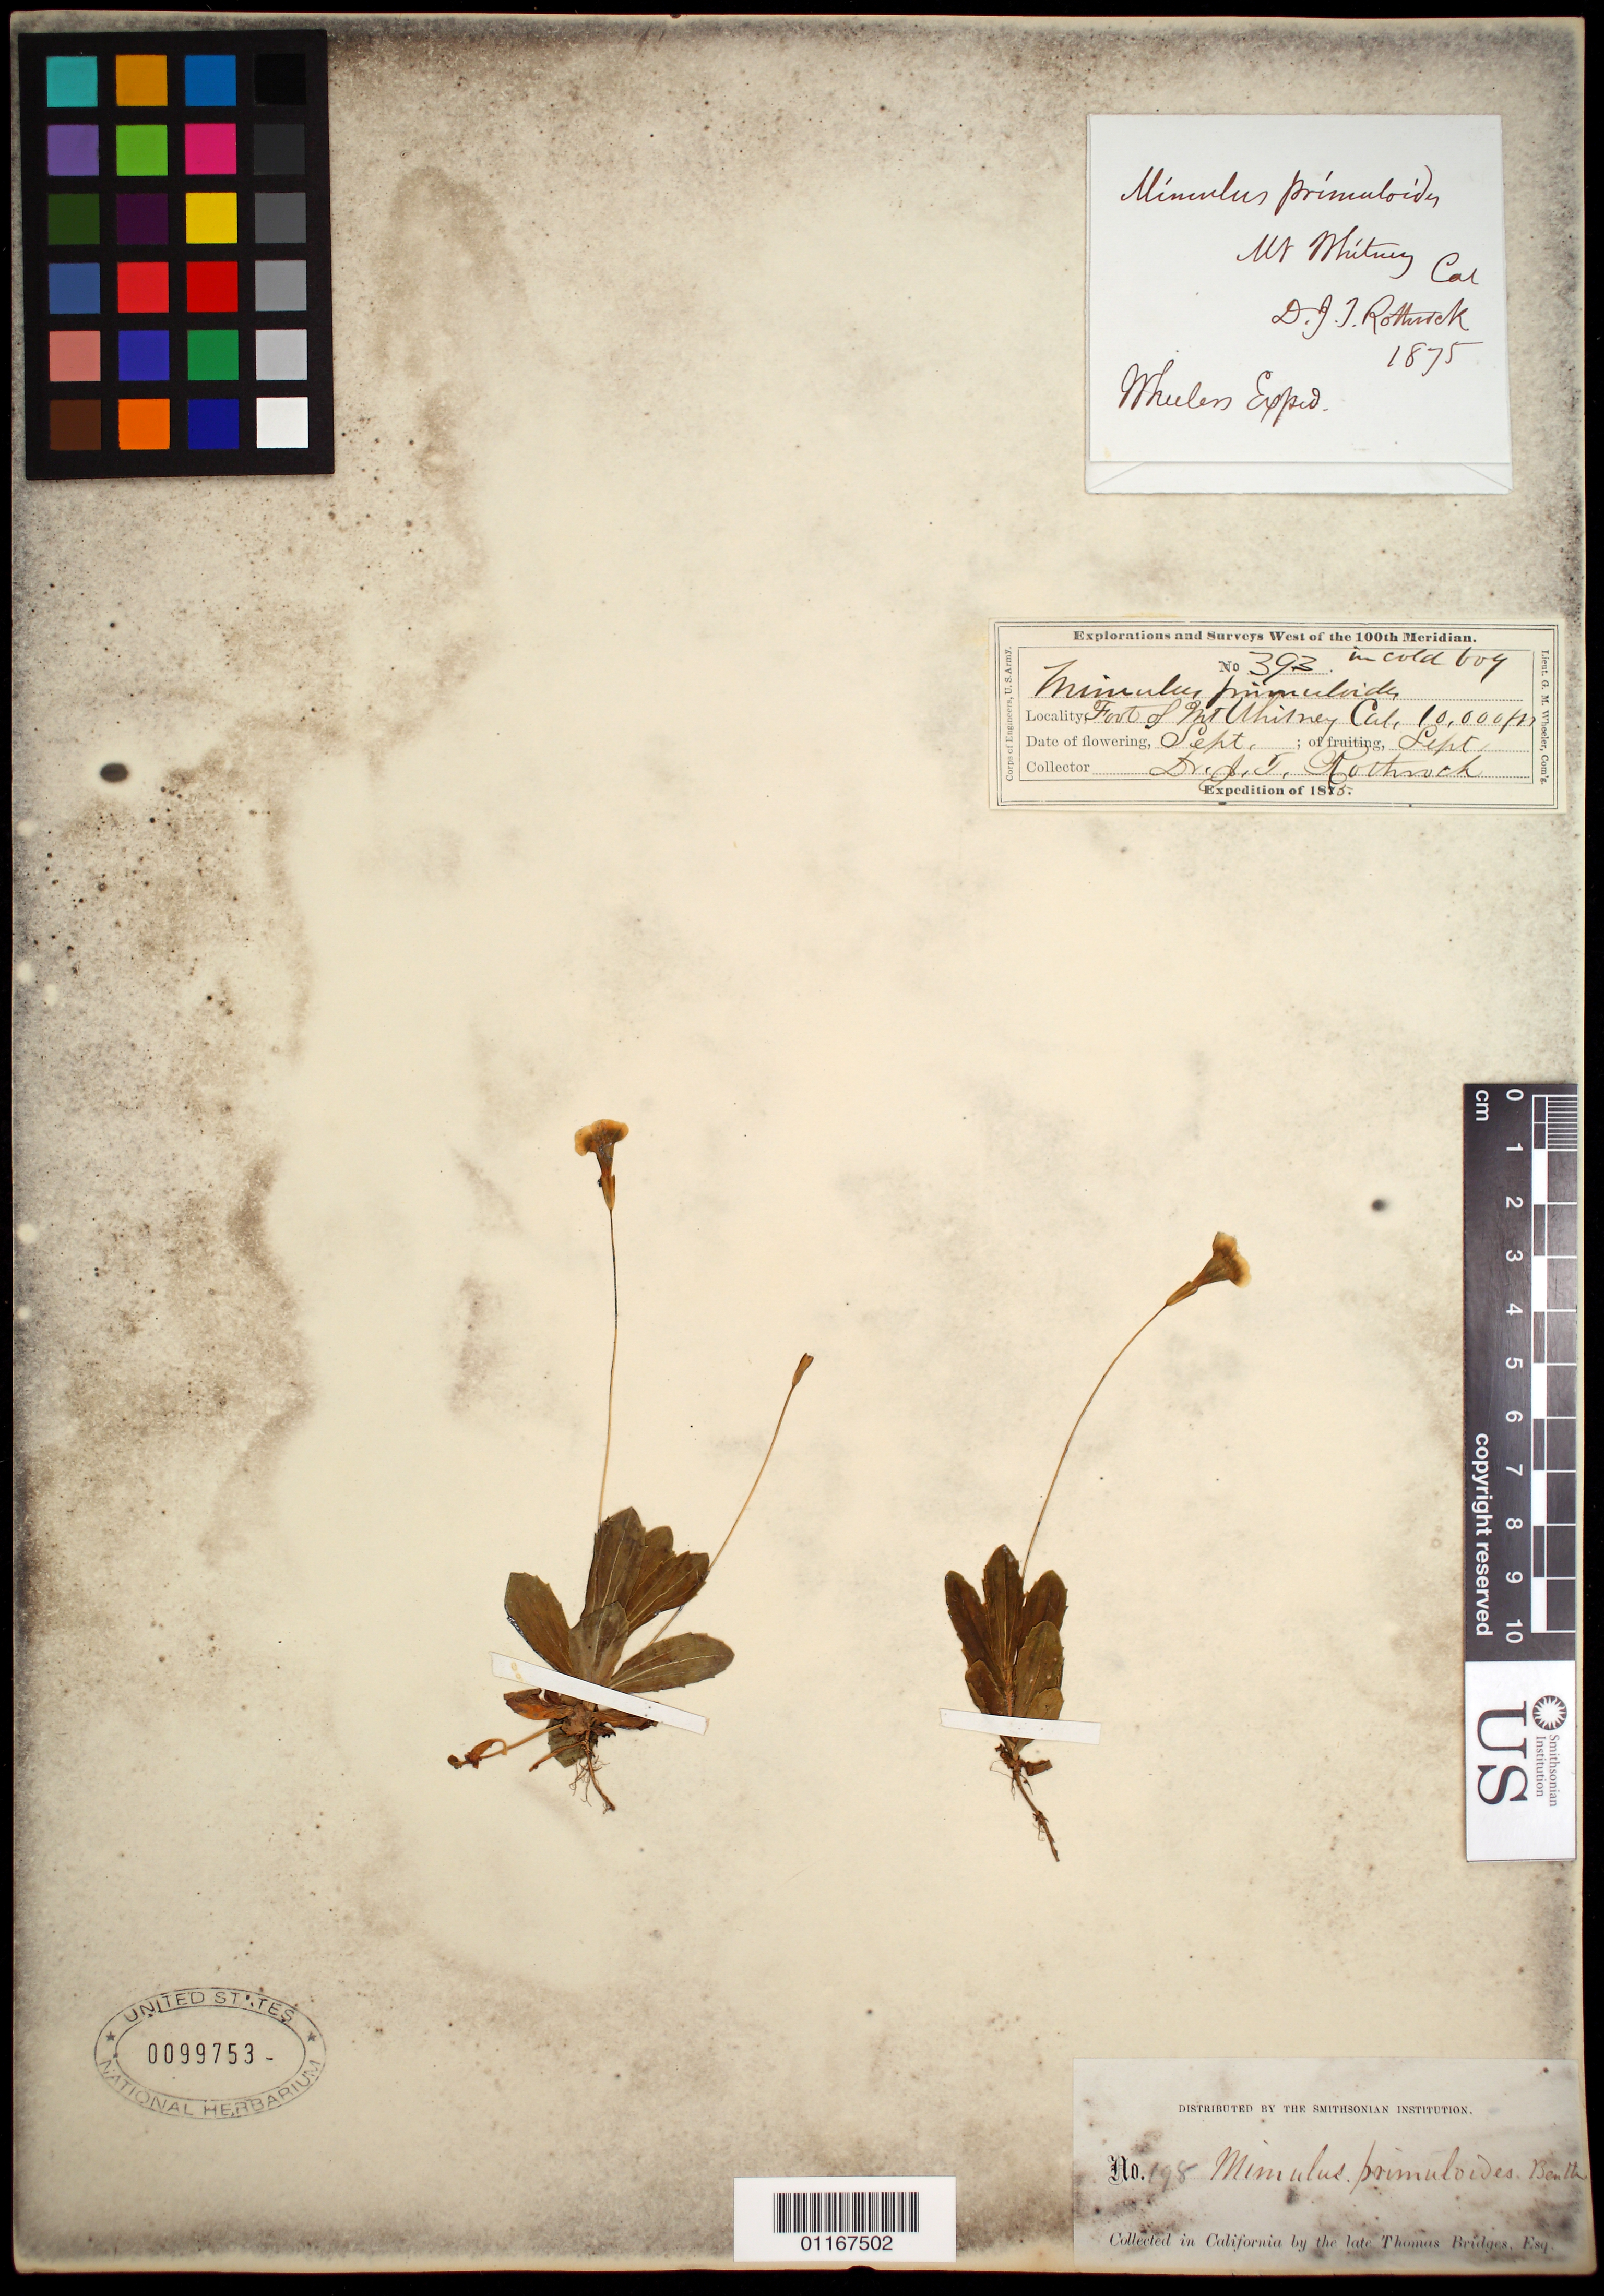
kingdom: Plantae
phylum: Tracheophyta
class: Magnoliopsida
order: Lamiales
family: Phrymaceae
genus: Mimulus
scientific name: Mimulus primuloides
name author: Benth.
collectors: J. T. Rothrock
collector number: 392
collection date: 1875-09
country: United States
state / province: California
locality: Foot of Mount Whitney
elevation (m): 3048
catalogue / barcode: US 99753